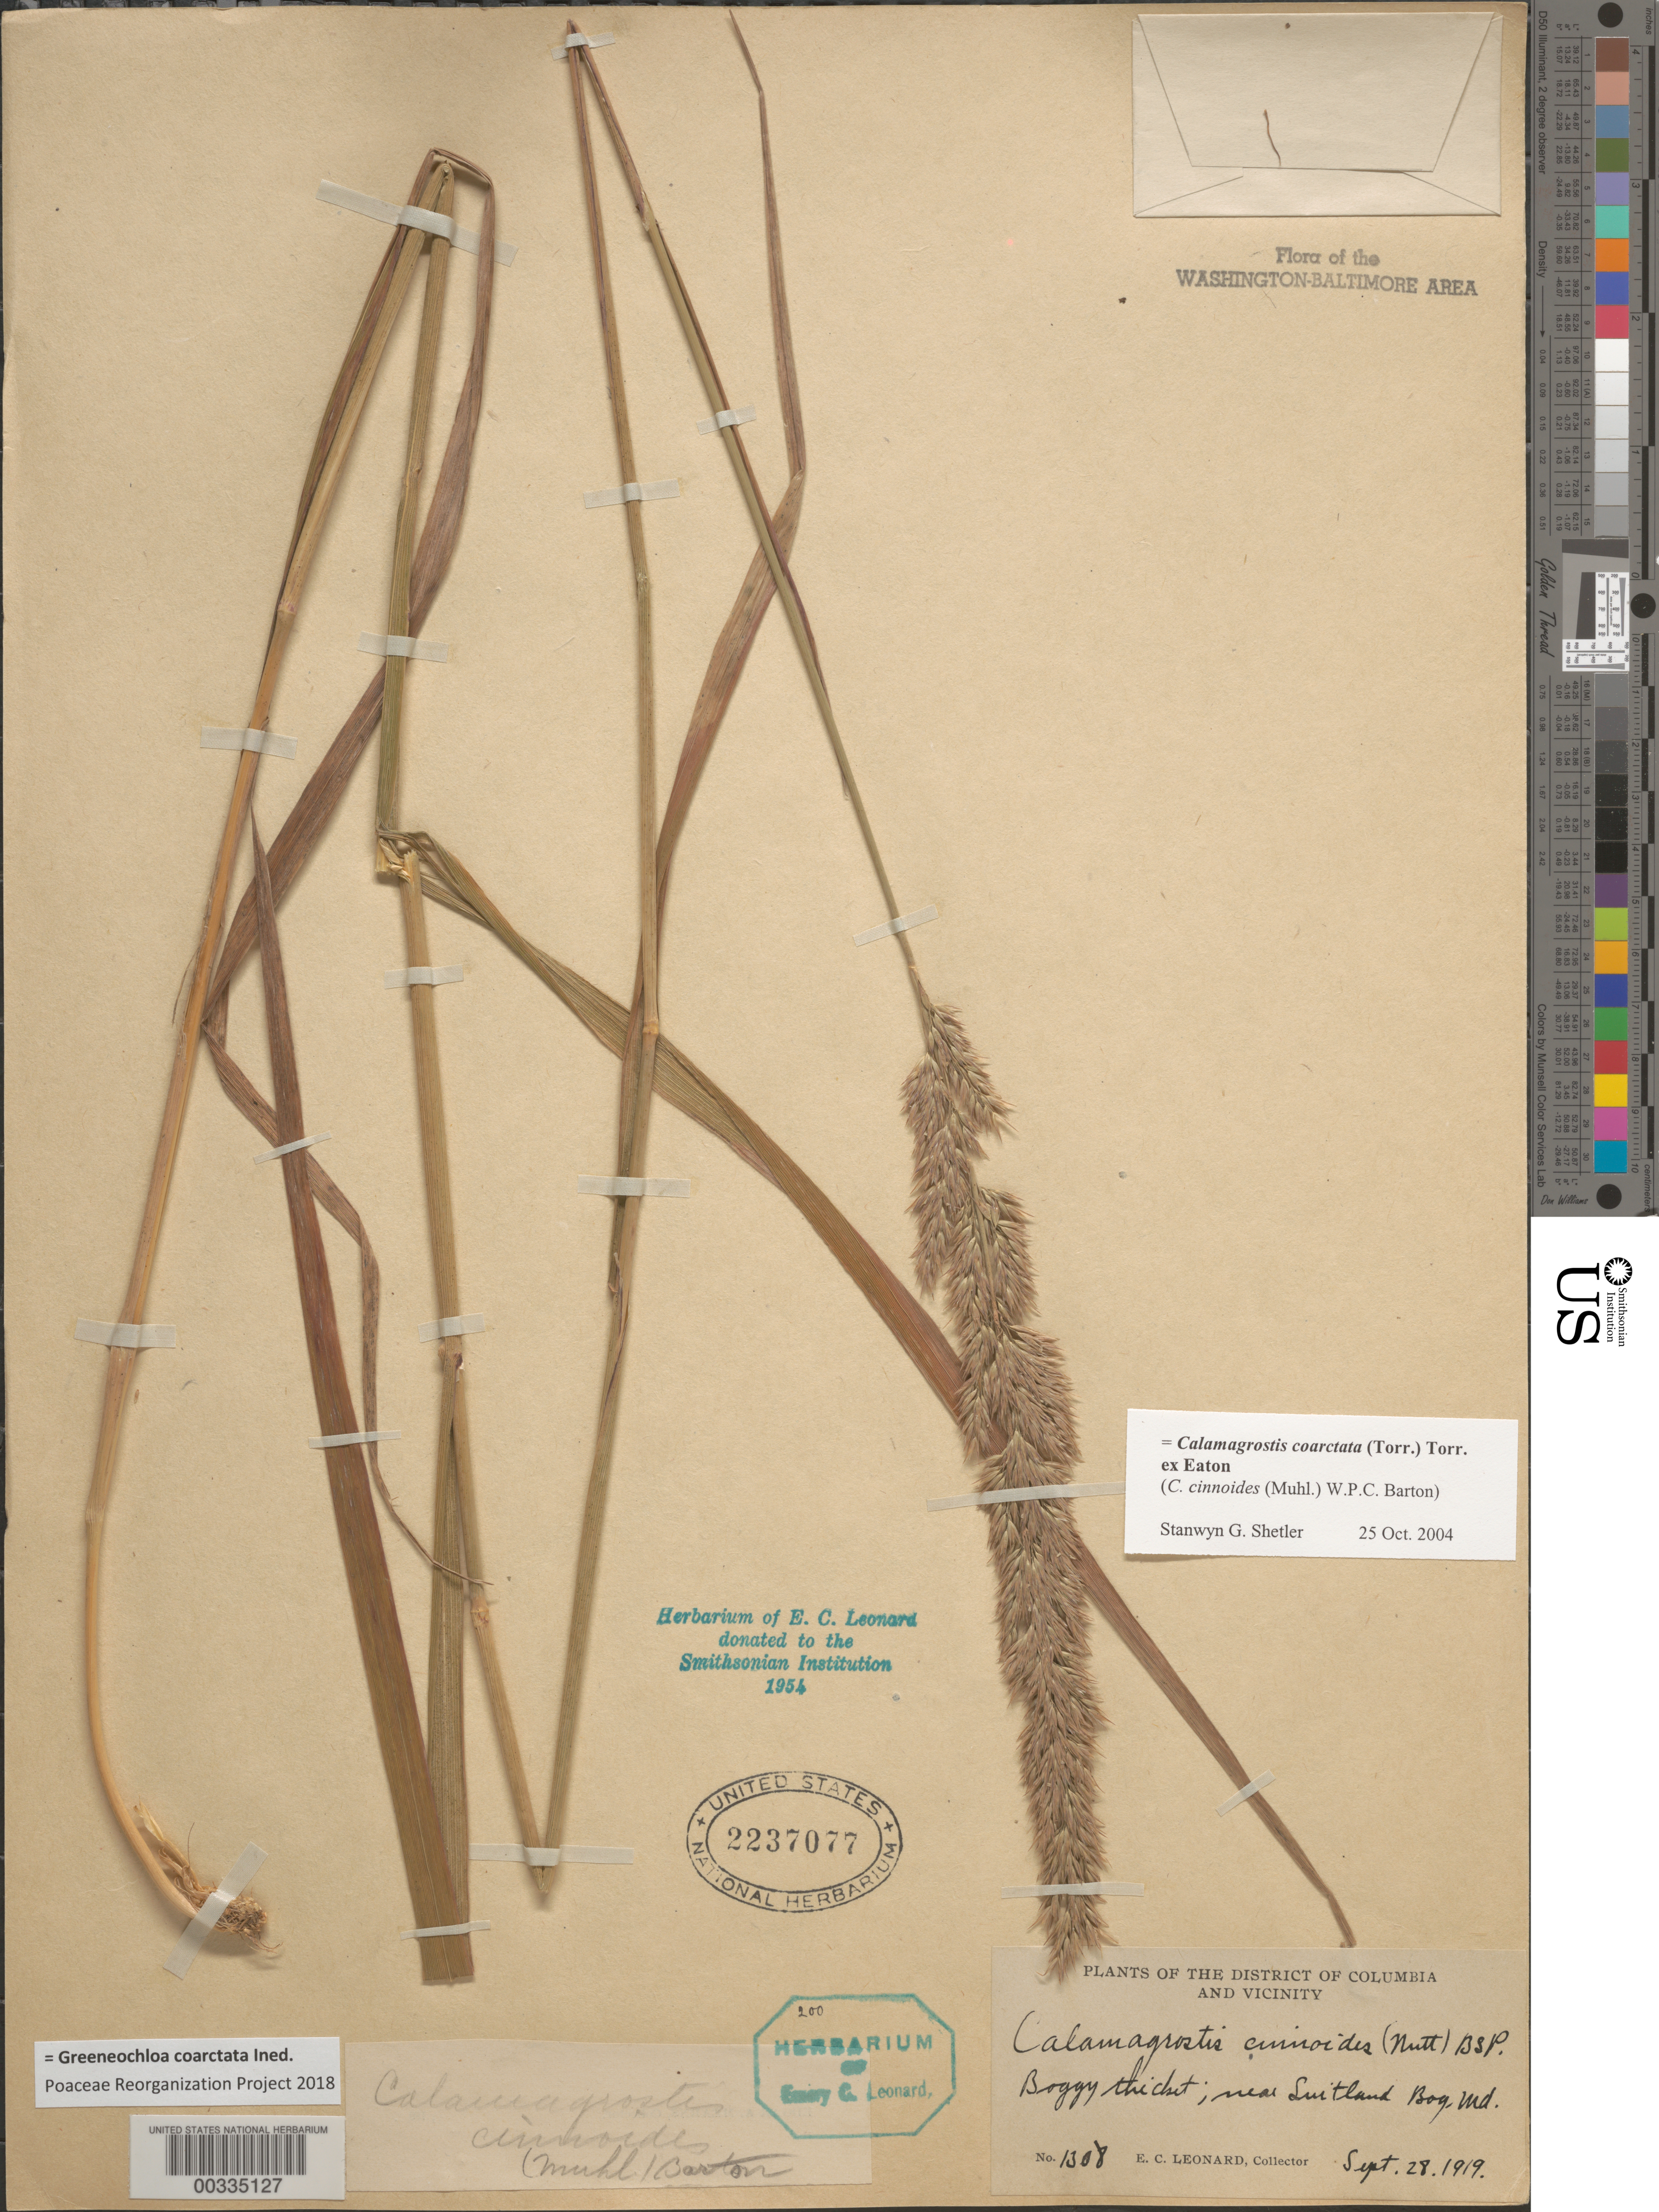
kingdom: Plantae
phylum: Tracheophyta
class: Liliopsida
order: Poales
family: Poaceae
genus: Greeneochloa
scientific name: Greeneochloa coarctata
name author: (Torr. ex Eaton) P.M. Peterson et al.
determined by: Poaceae Reorganization Project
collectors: E. C. Leonard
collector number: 1308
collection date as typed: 28 Sep 1919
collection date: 1919-09-28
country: United States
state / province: Maryland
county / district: Prince George's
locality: Suitland Bog, east of Suitland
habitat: Boggy thicket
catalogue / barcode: US 2237077